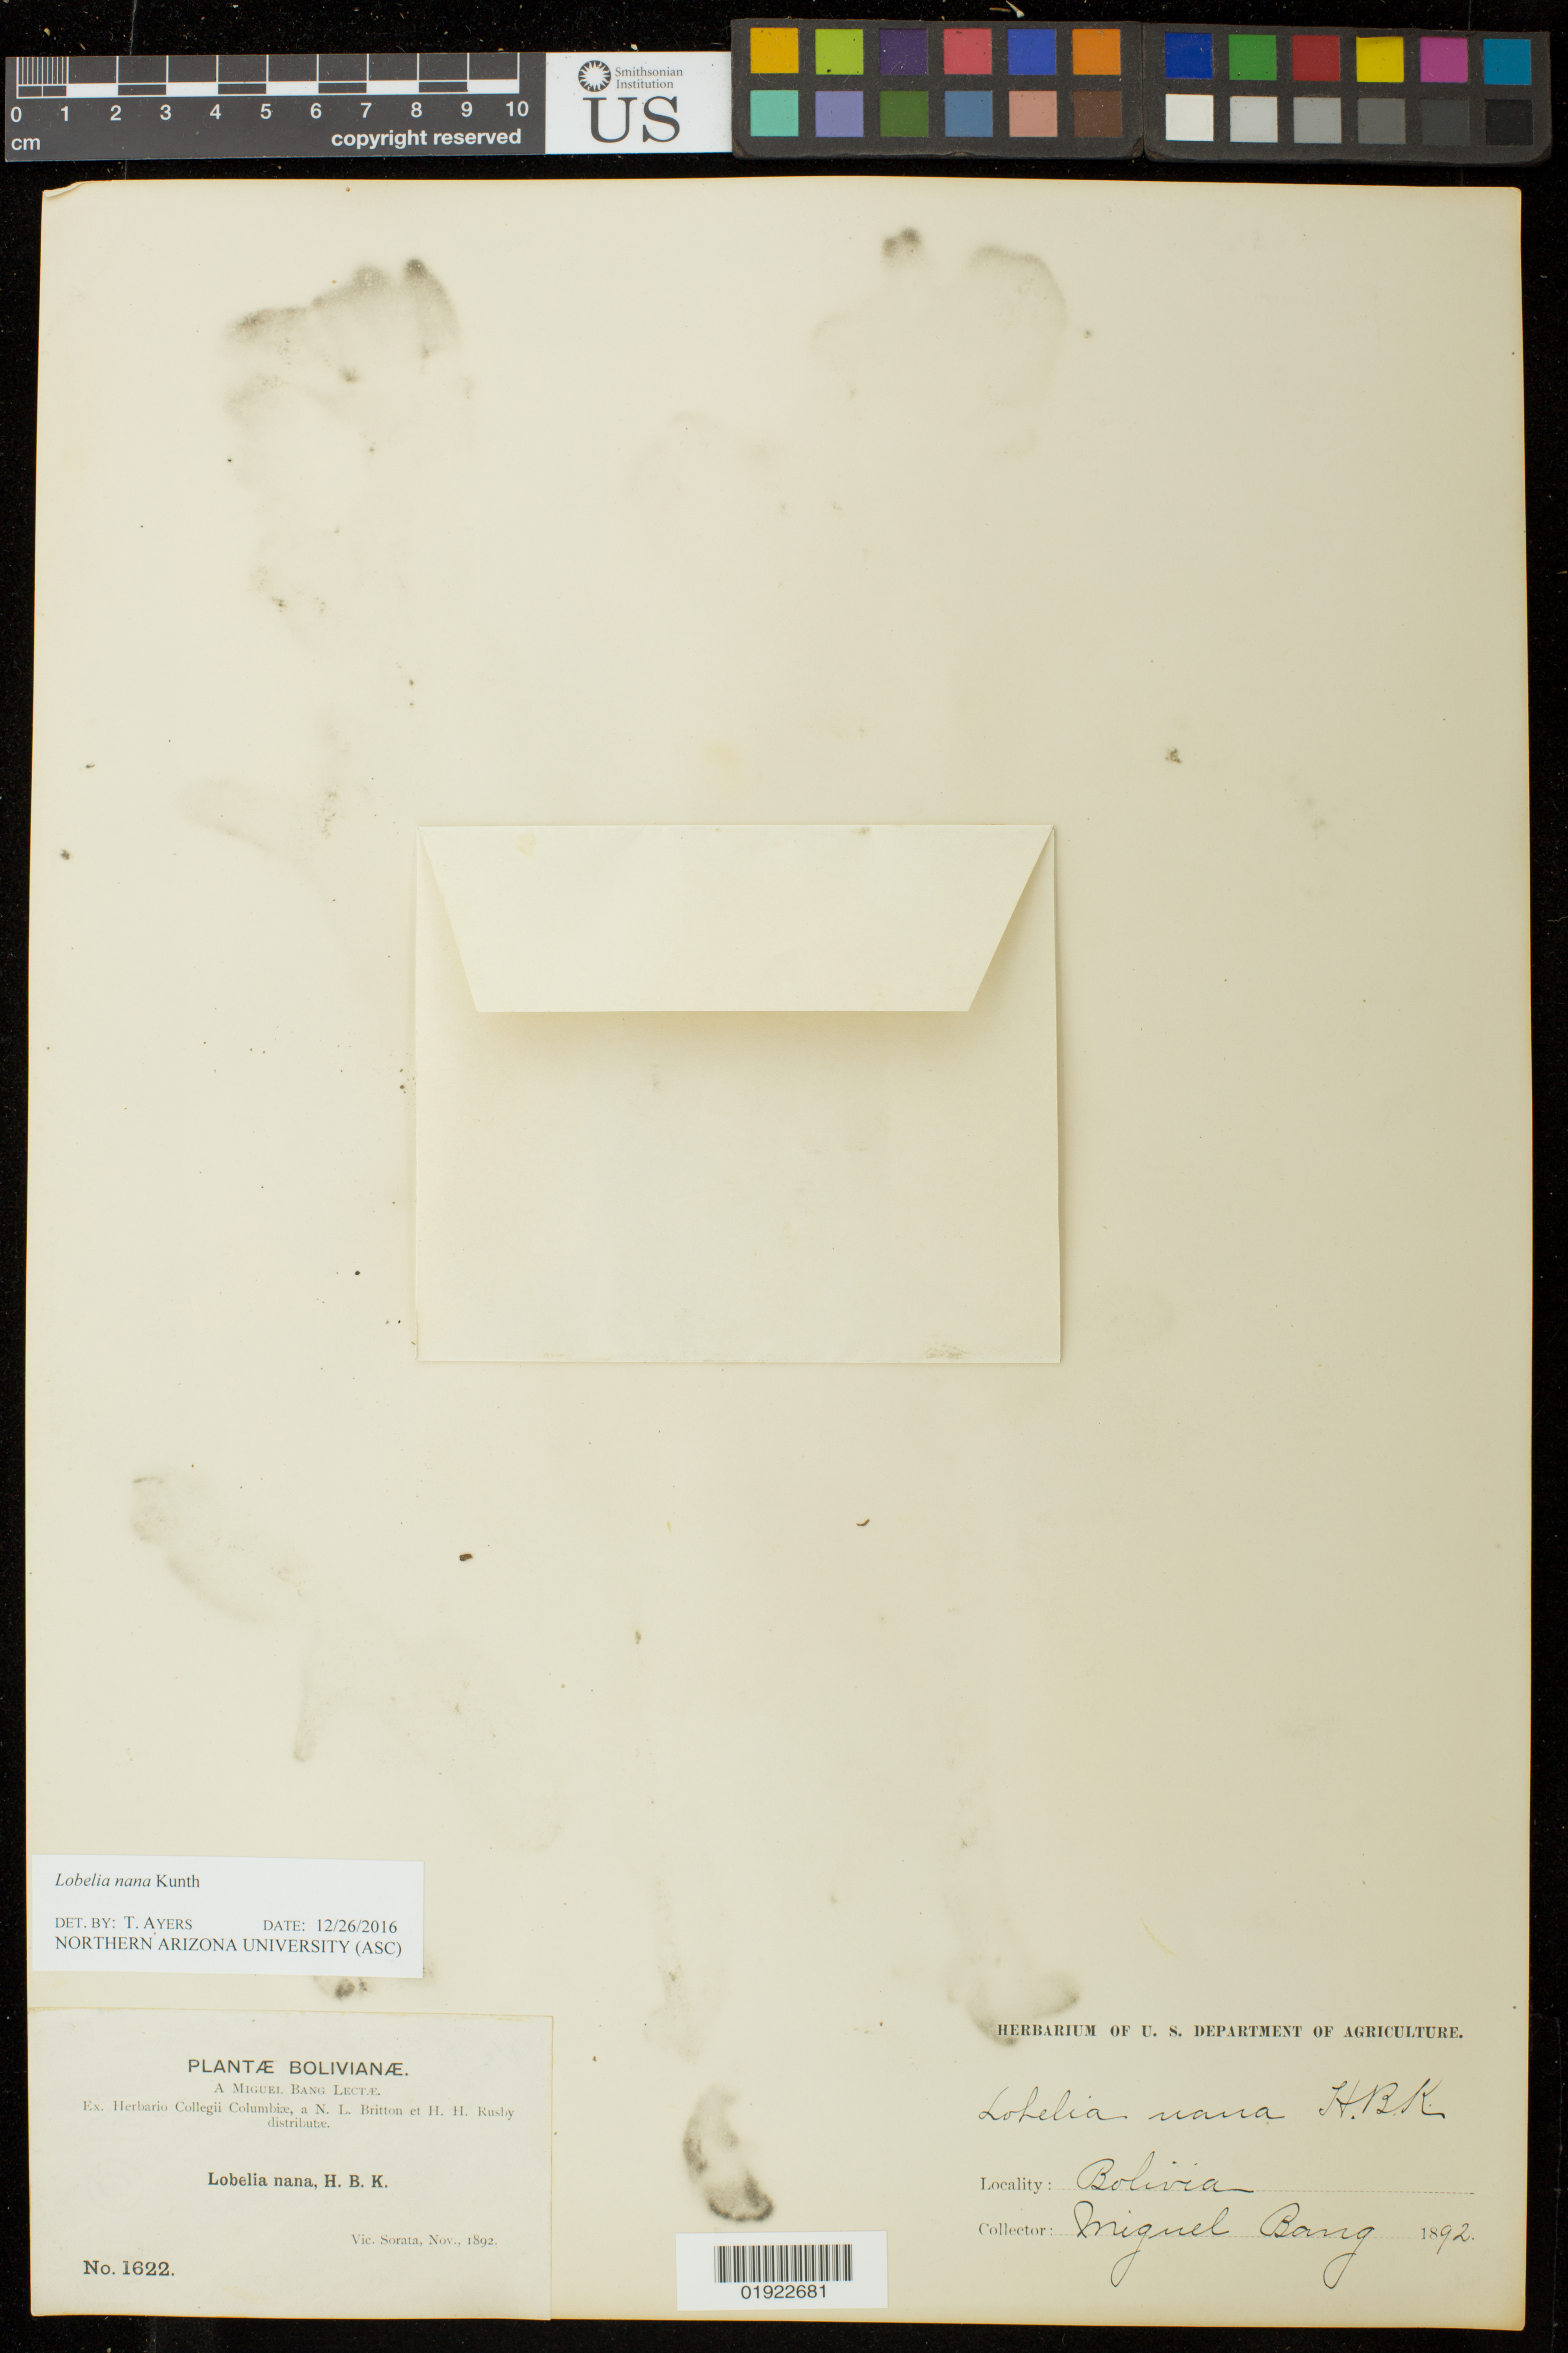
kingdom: Plantae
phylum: Tracheophyta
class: Magnoliopsida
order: Asterales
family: Campanulaceae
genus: Lobelia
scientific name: Lobelia nana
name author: Kunth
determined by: Ayers, Tina J.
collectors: A. Bang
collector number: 1622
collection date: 1892-11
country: Bolivia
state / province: La Paz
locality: Vic. Sorata.